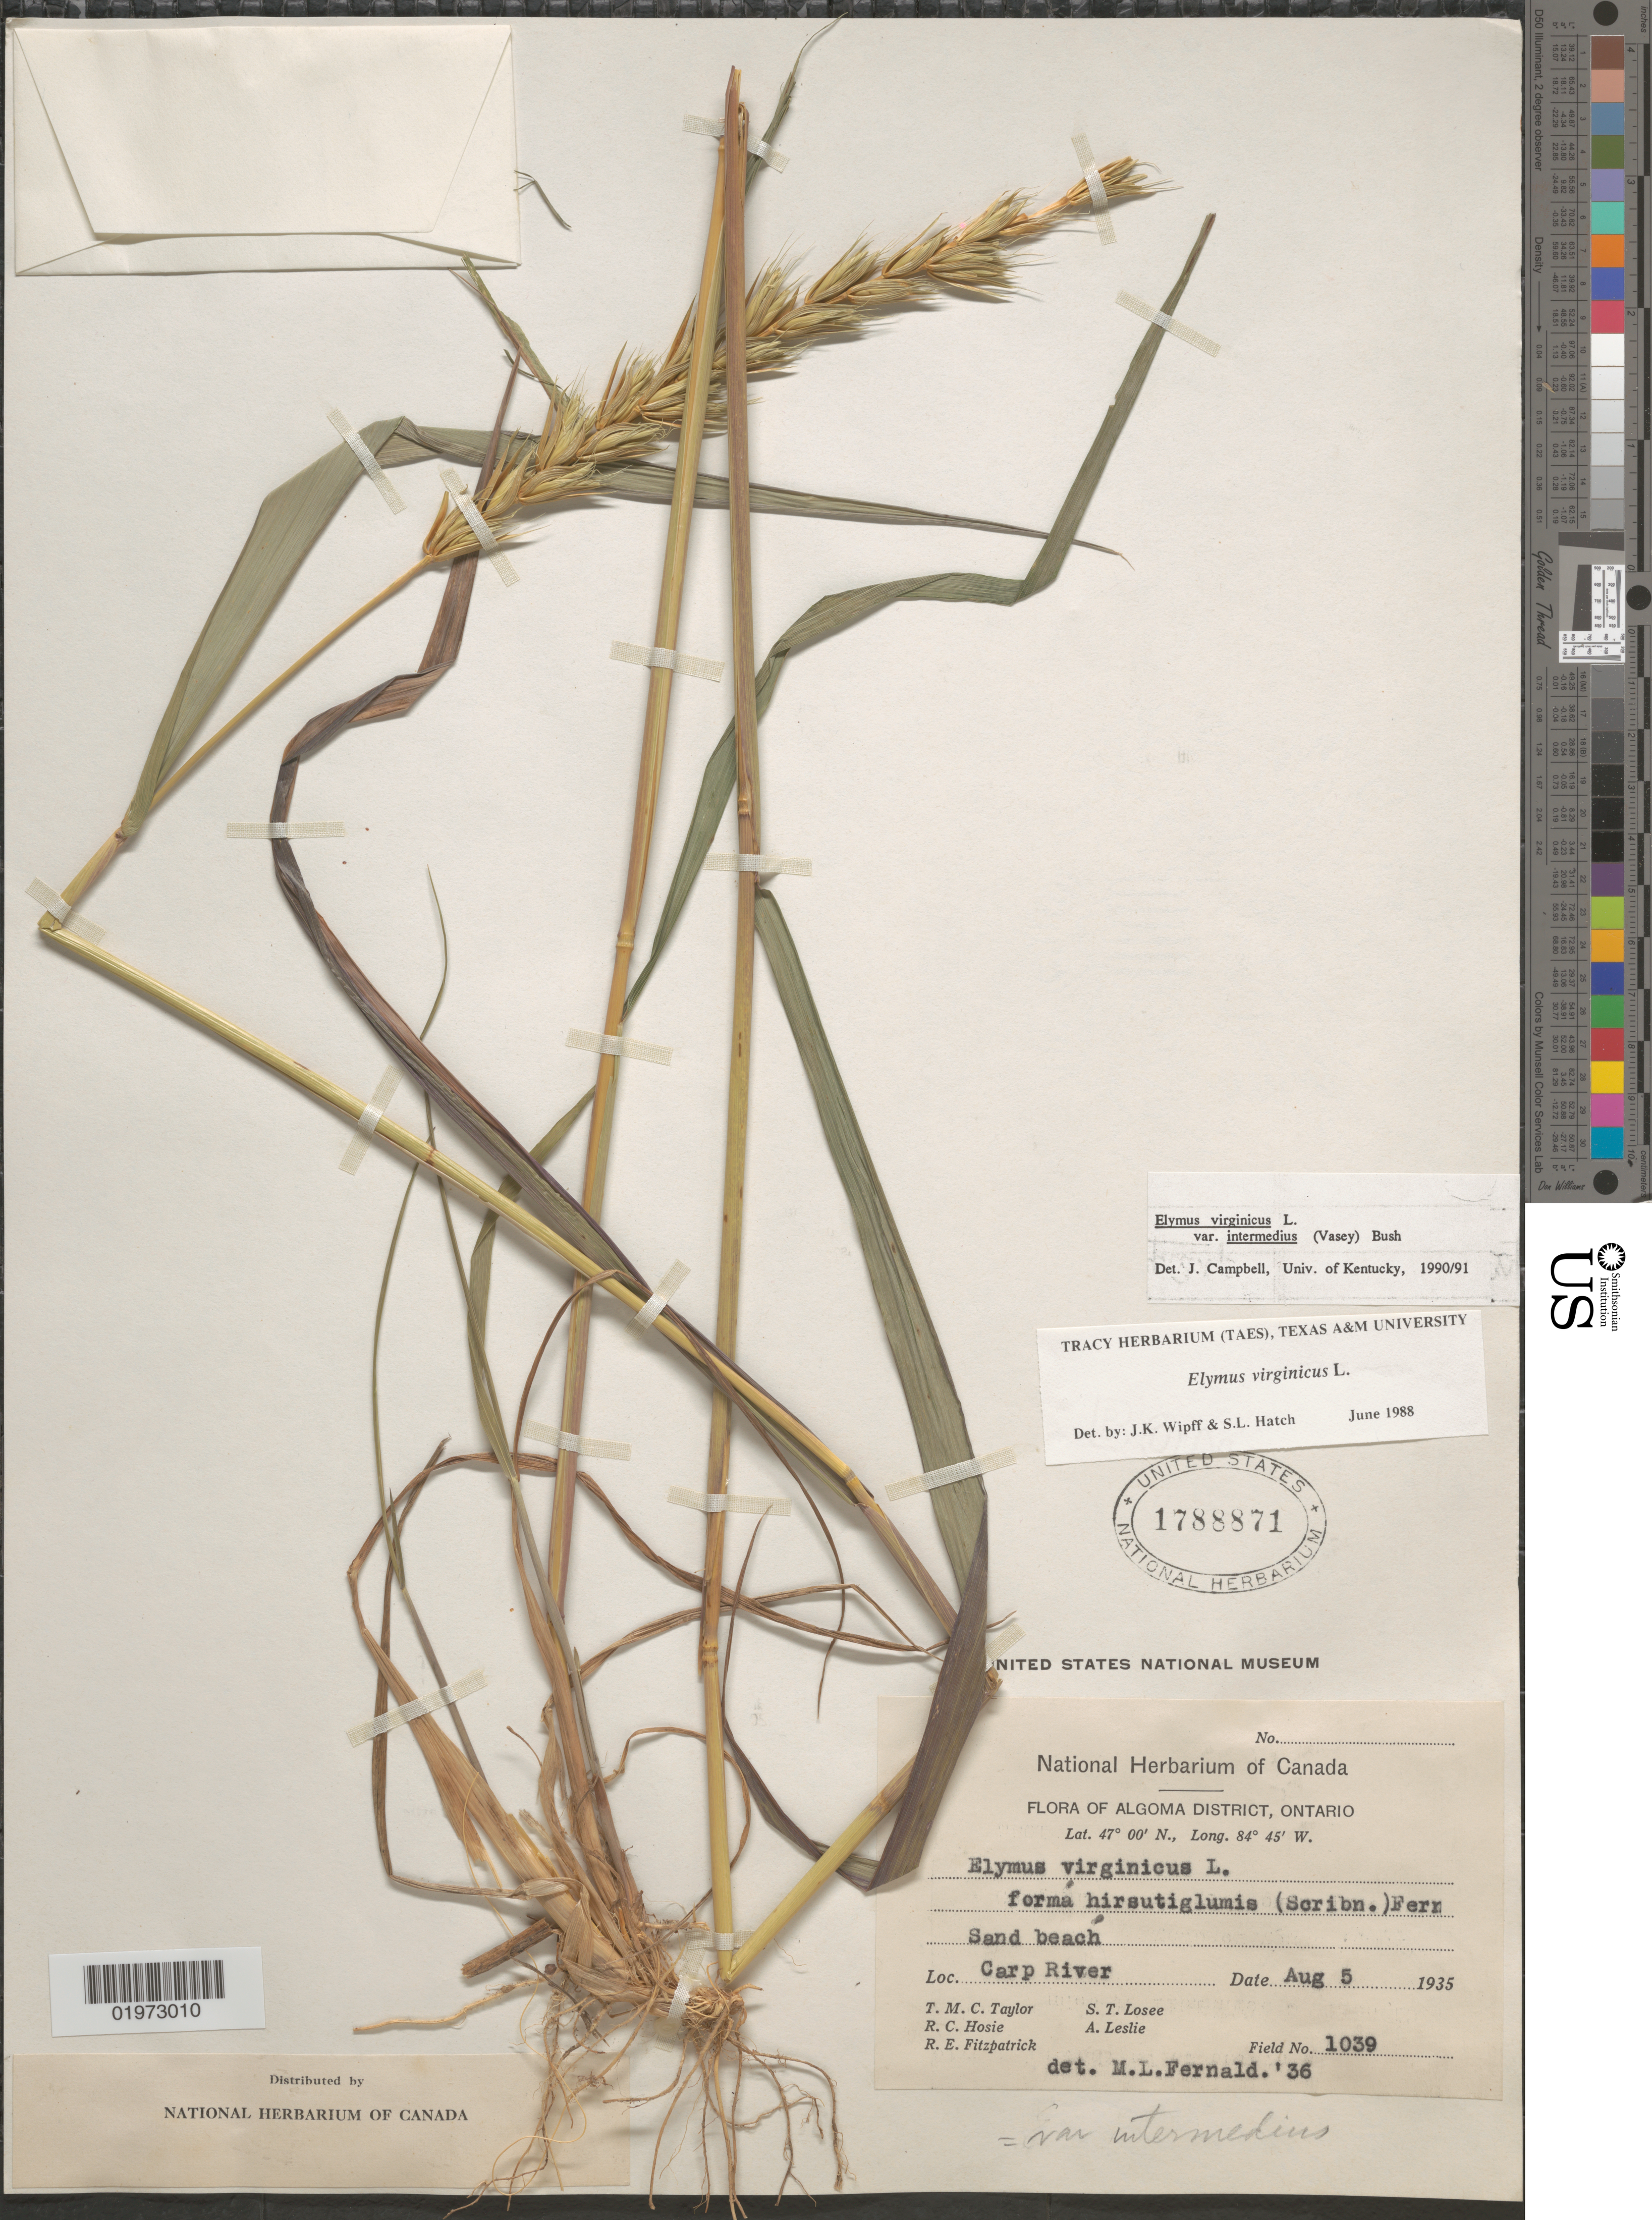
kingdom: Plantae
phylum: Tracheophyta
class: Liliopsida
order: Poales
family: Poaceae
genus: Elymus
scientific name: Elymus virginicus var. intermedius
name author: L.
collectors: T. M. C. Taylor, R. Hosie, R. Fitzpatrick, S. Losee & A. Leslie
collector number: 1039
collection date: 1935-08-05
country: Canada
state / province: Ontario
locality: Algoma District. Sand beach. Carp River.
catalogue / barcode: US 1788871